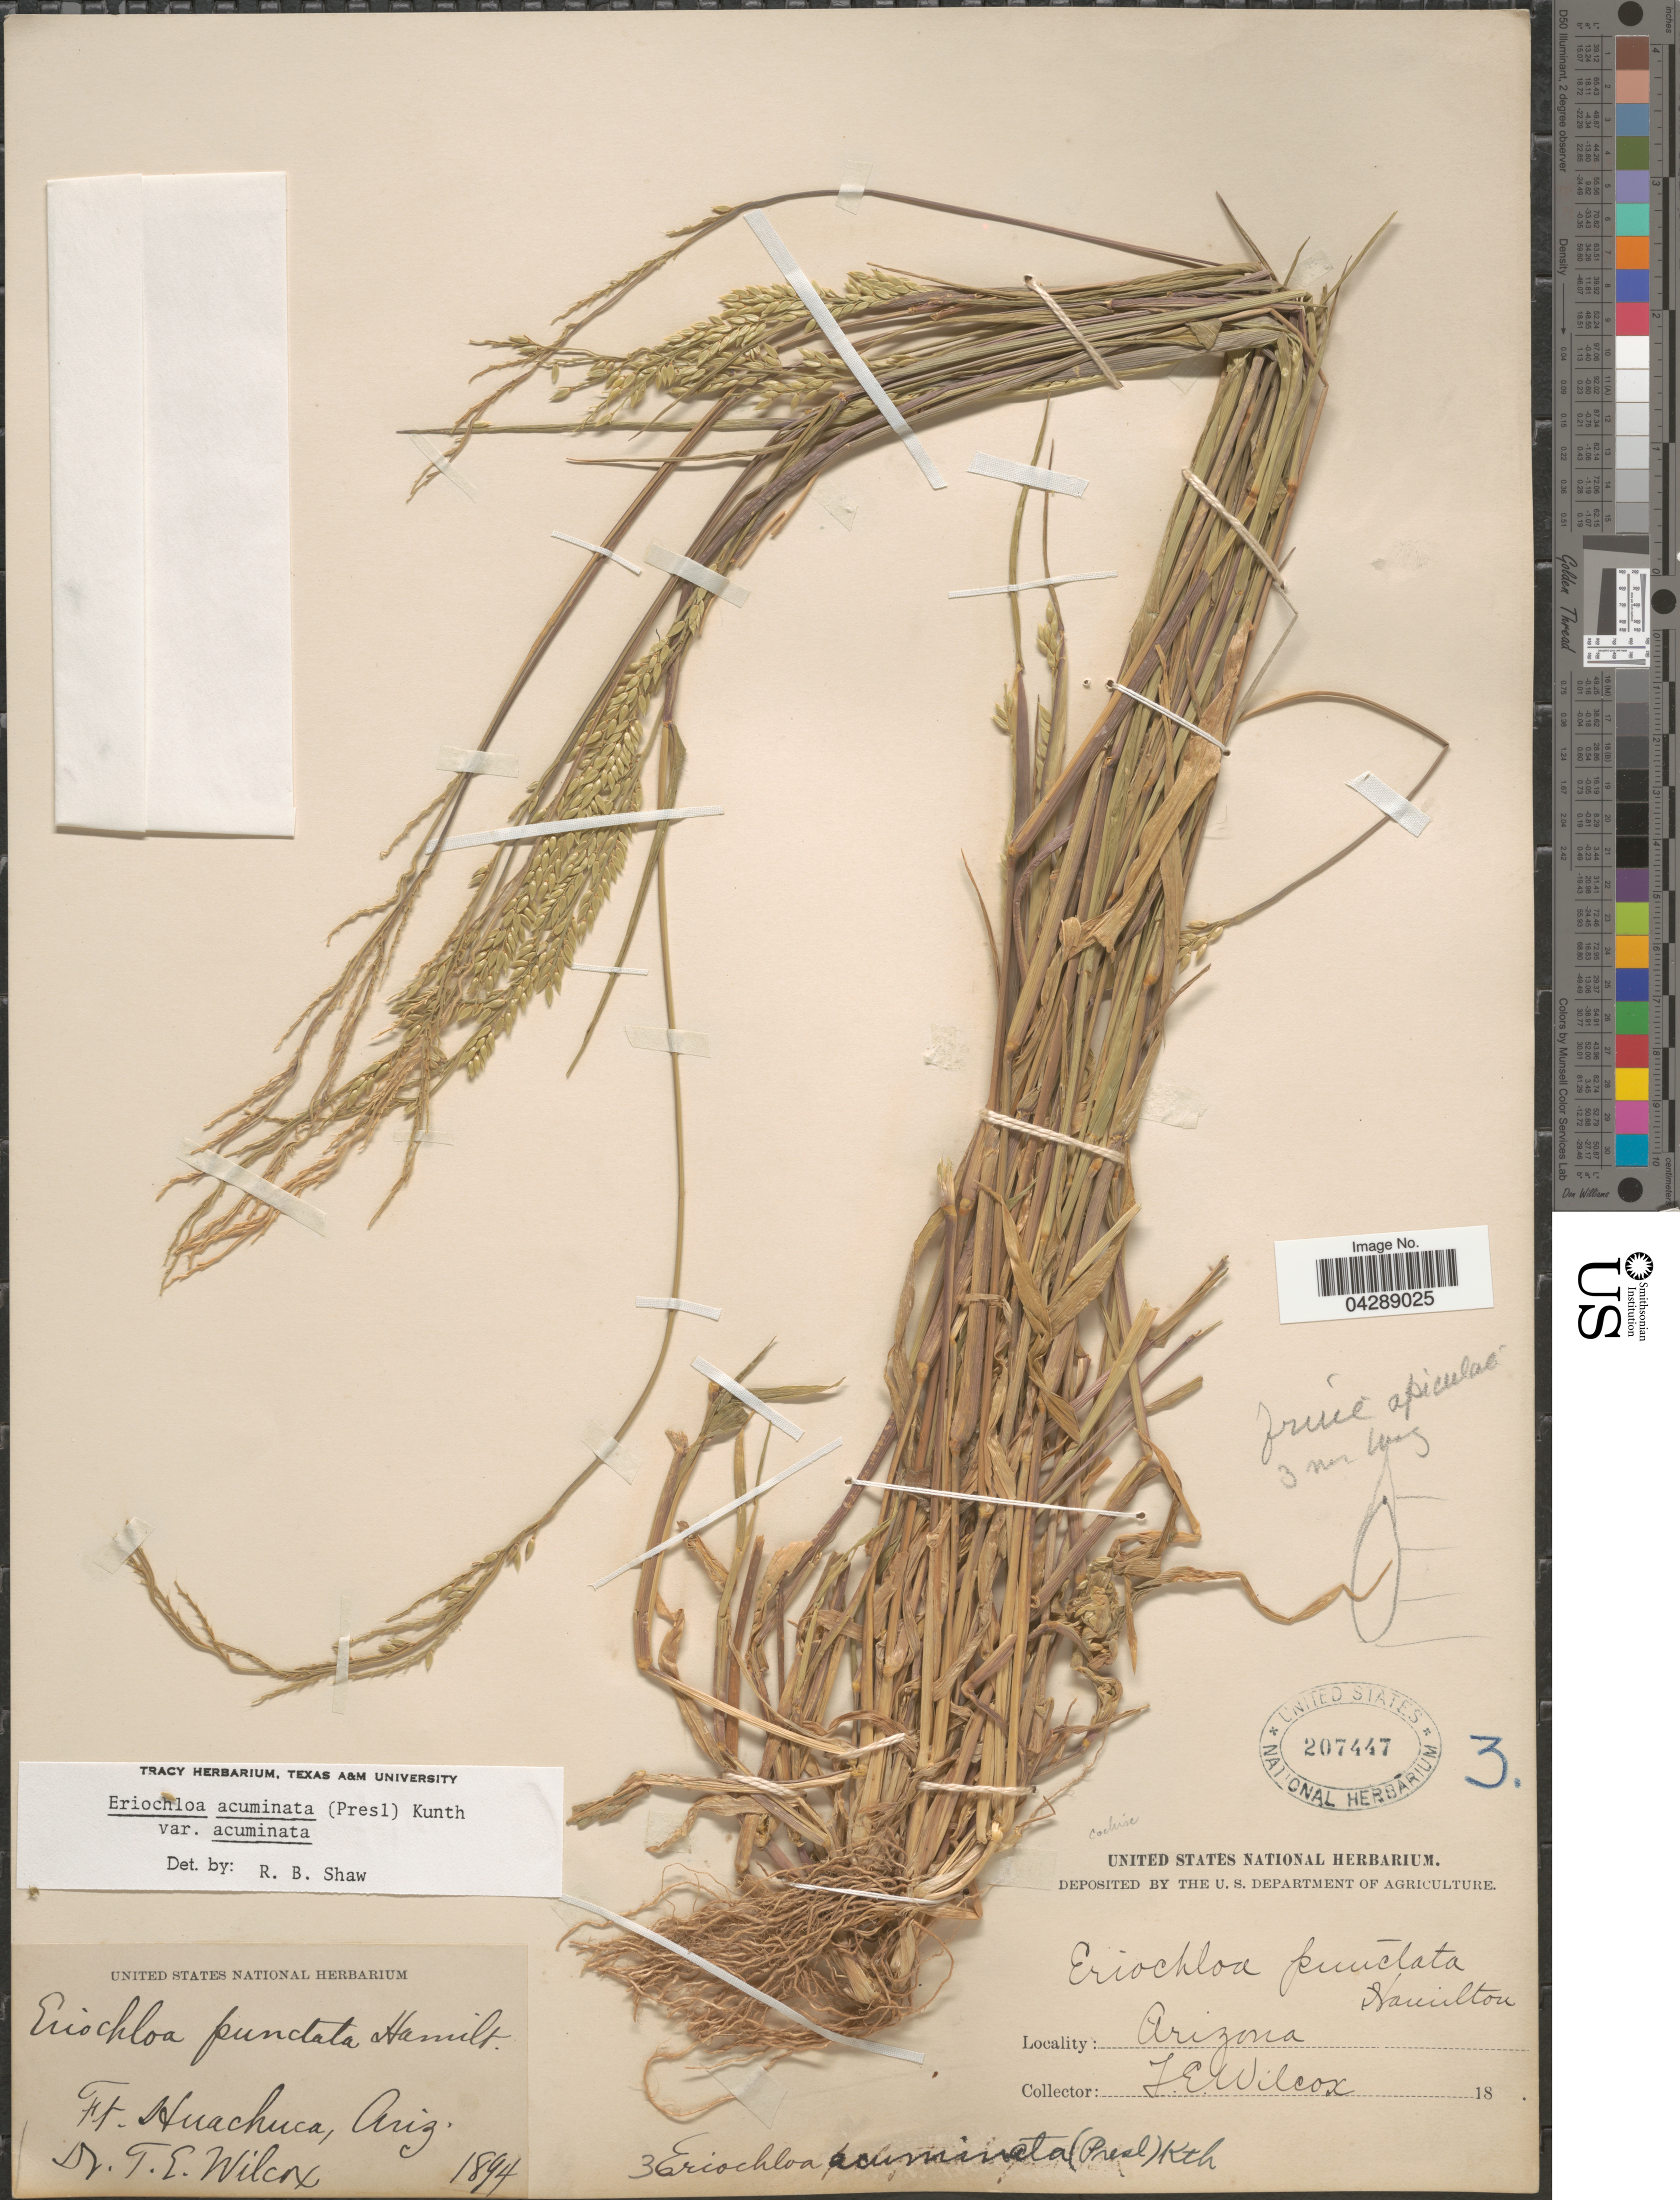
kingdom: Plantae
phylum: Tracheophyta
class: Liliopsida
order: Poales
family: Poaceae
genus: Eriochloa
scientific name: Eriochloa acuminata var. acuminata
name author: (J. Presl) Kunth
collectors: T. E. Wilcox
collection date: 1894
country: United States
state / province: Arizona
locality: Ft. Huachuca.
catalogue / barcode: US 207447